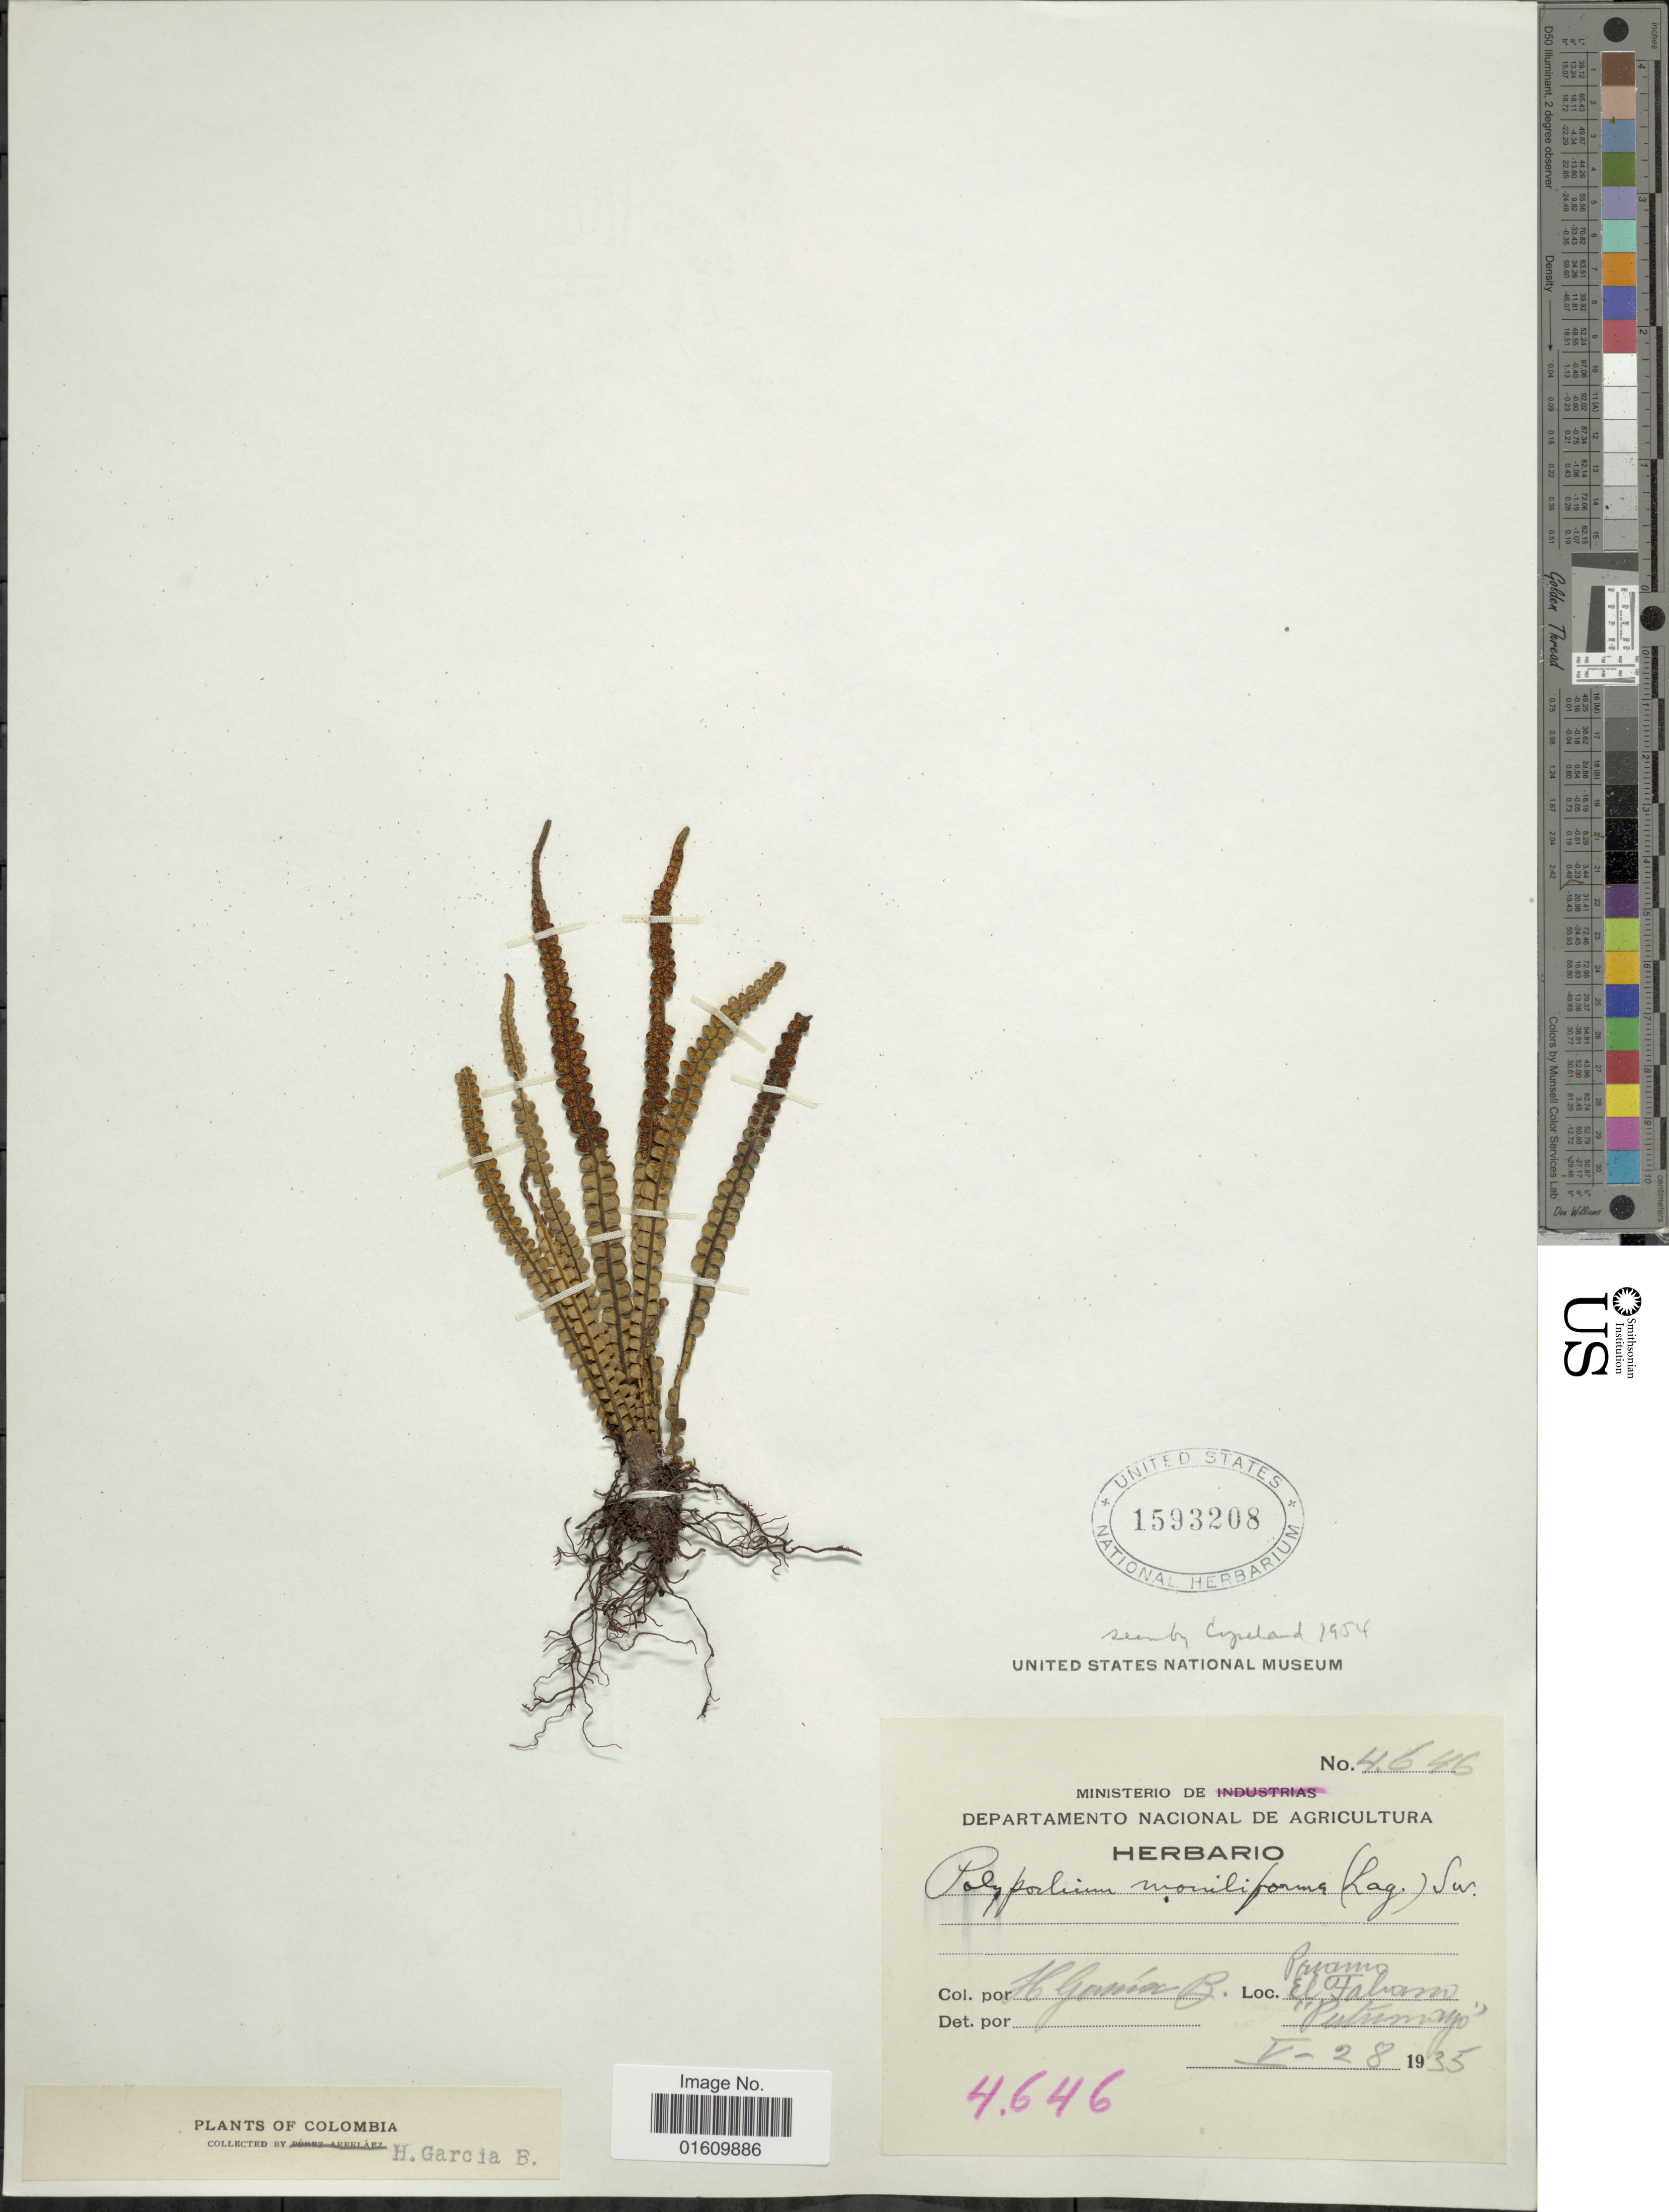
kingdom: Plantae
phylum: Tracheophyta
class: Polypodiopsida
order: Polypodiales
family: Polypodiaceae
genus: Melpomene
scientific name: Melpomene moniliformis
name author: (Lag. ex Sw.) A.R. Sm. & R.C. Moran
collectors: H. García Barriga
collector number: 4646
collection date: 1935-05-28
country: Colombia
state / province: Putumayo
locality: Paramo El Tabano, Putumayo.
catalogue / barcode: US 1593208